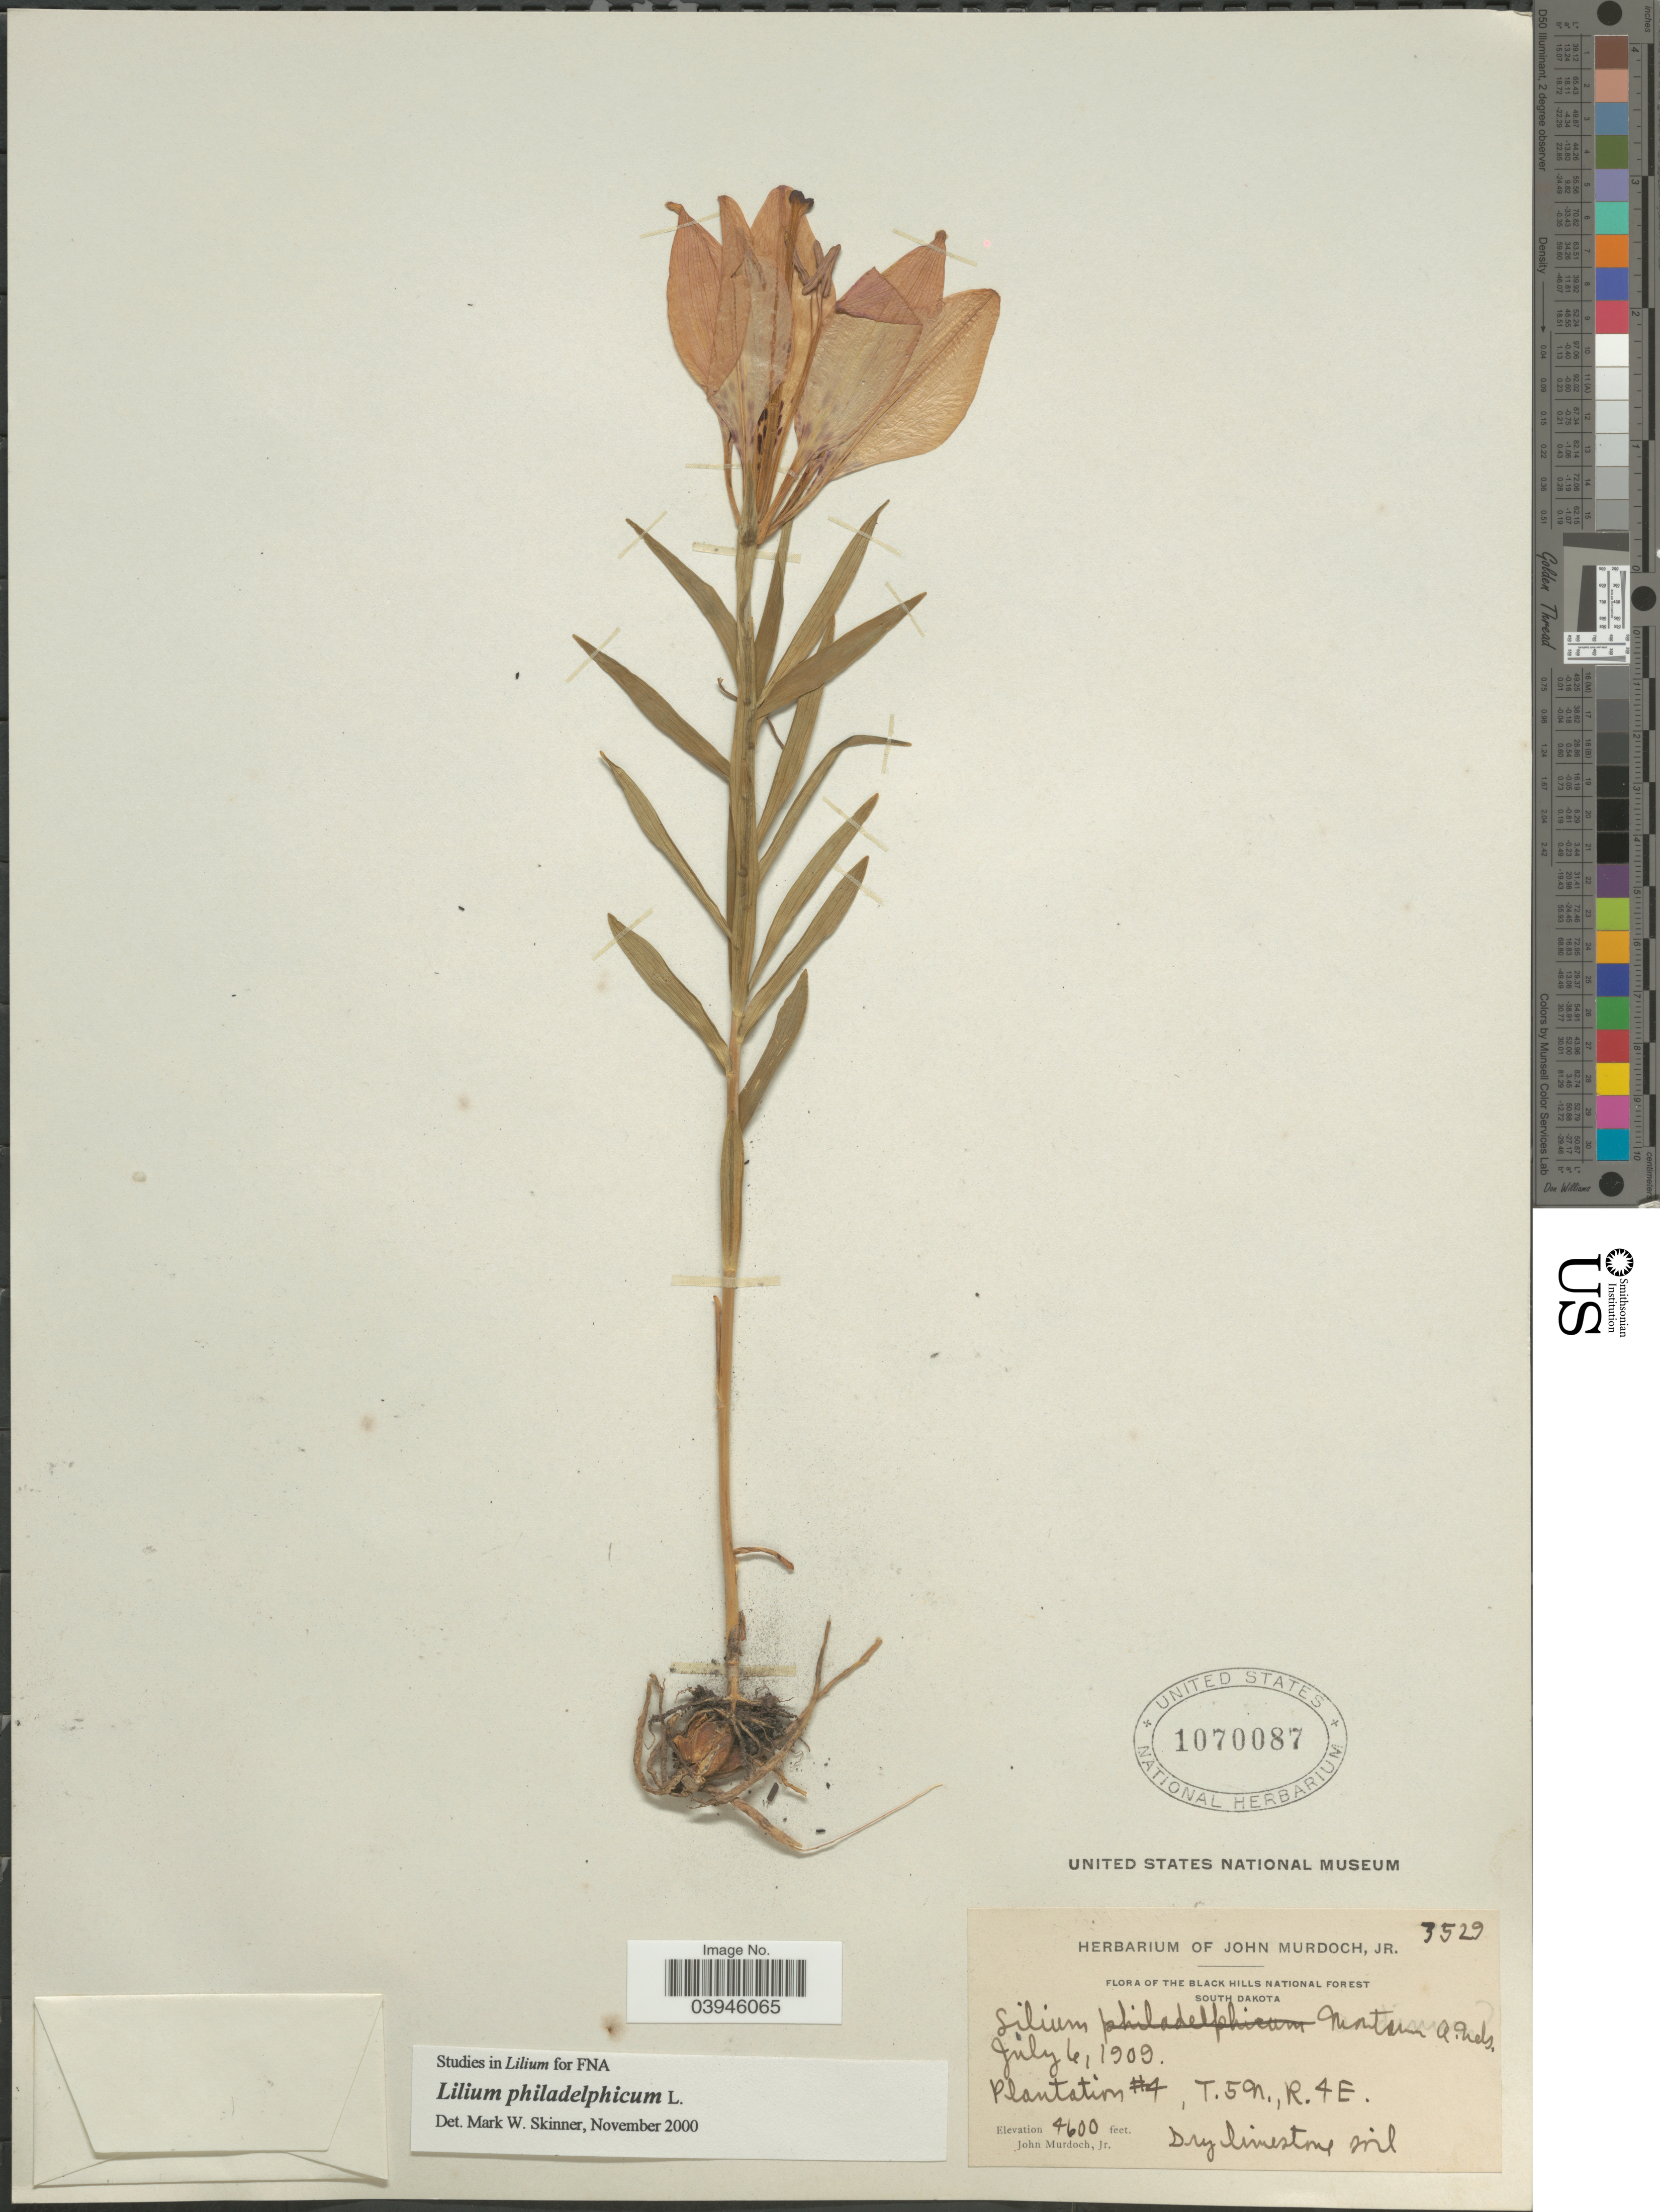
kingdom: Plantae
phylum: Tracheophyta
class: Liliopsida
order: Liliales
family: Liliaceae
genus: Lilium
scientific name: Lilium philadelphicum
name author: L.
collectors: J. Murdoch Jr.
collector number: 3529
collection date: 1909-07-06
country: United States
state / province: South Dakota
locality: The Black Hills National Forest. Plantation #4, T.5 N., R. 4E.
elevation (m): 1402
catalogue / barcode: US 1070087